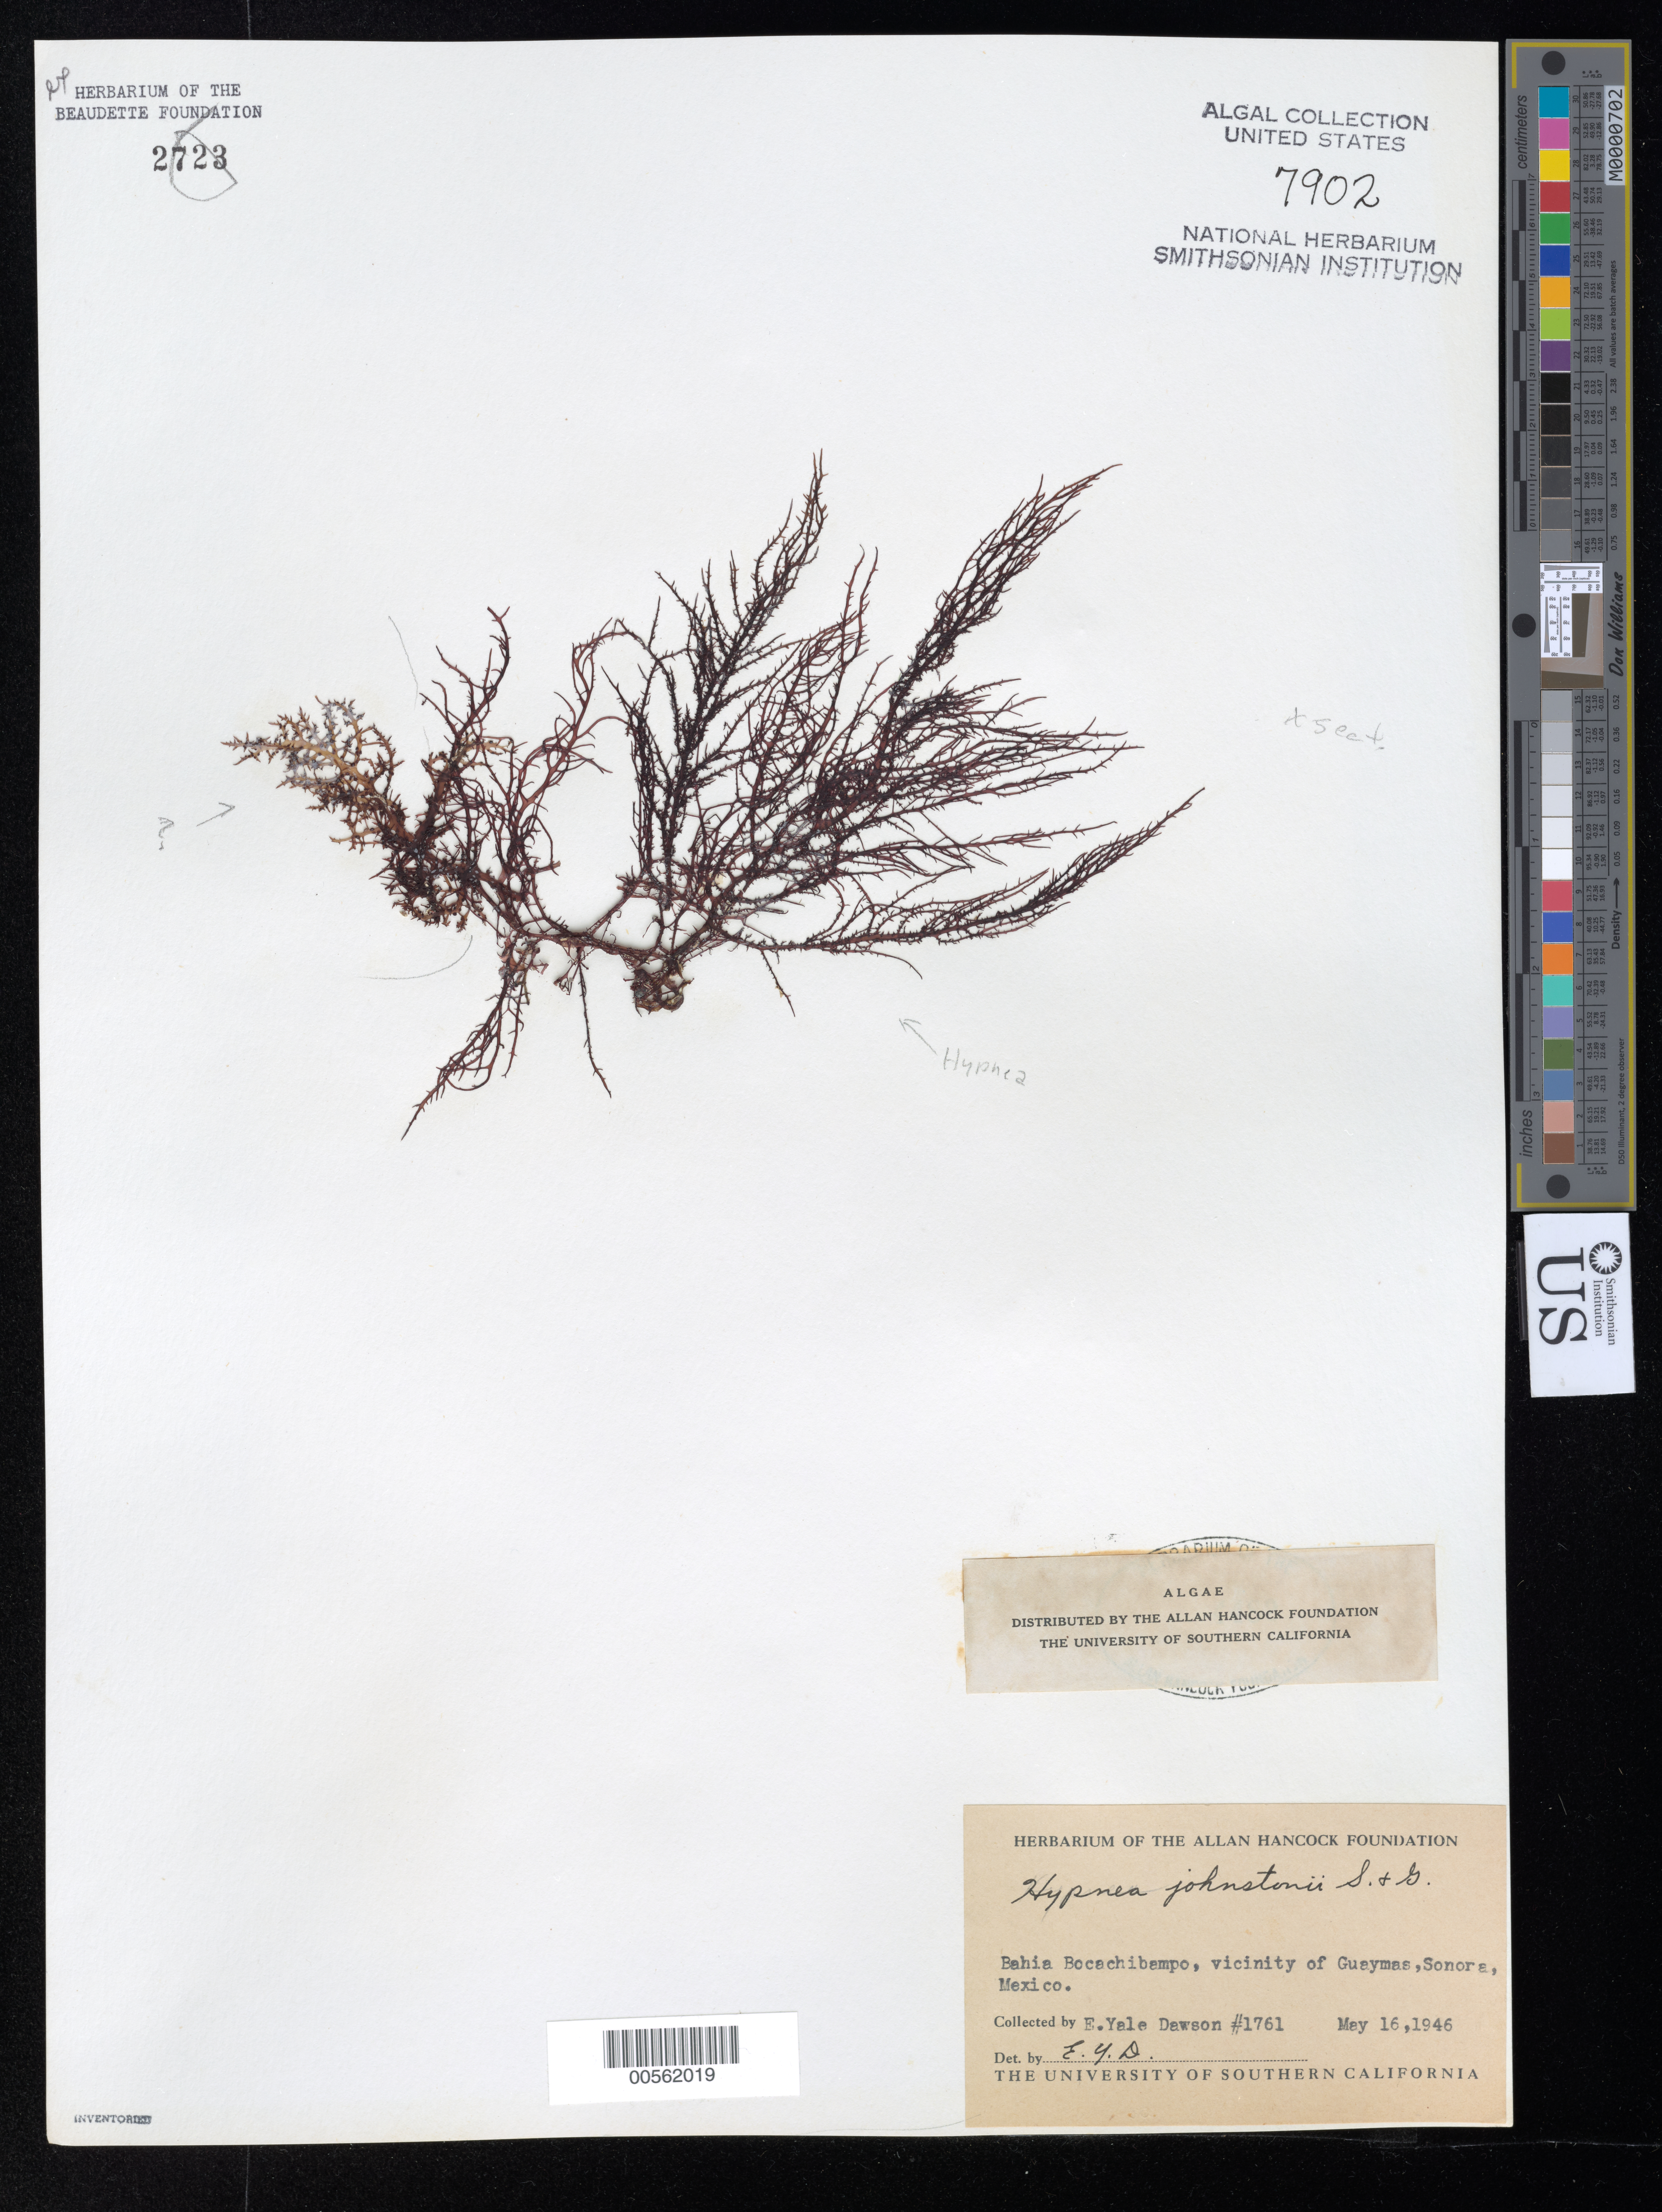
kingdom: Plantae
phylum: Rhodophyta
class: Florideophyceae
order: Gigartinales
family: Cystocloniaceae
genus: Hypnea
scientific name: Hypnea johnstonii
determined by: Dawson, E. Y.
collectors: E. Y. Dawson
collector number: EYD 1761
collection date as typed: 16 May 1946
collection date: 1946-05-16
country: Mexico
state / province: Sonora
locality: Bahia Bocochibampo near Guaymas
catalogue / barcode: US 7902